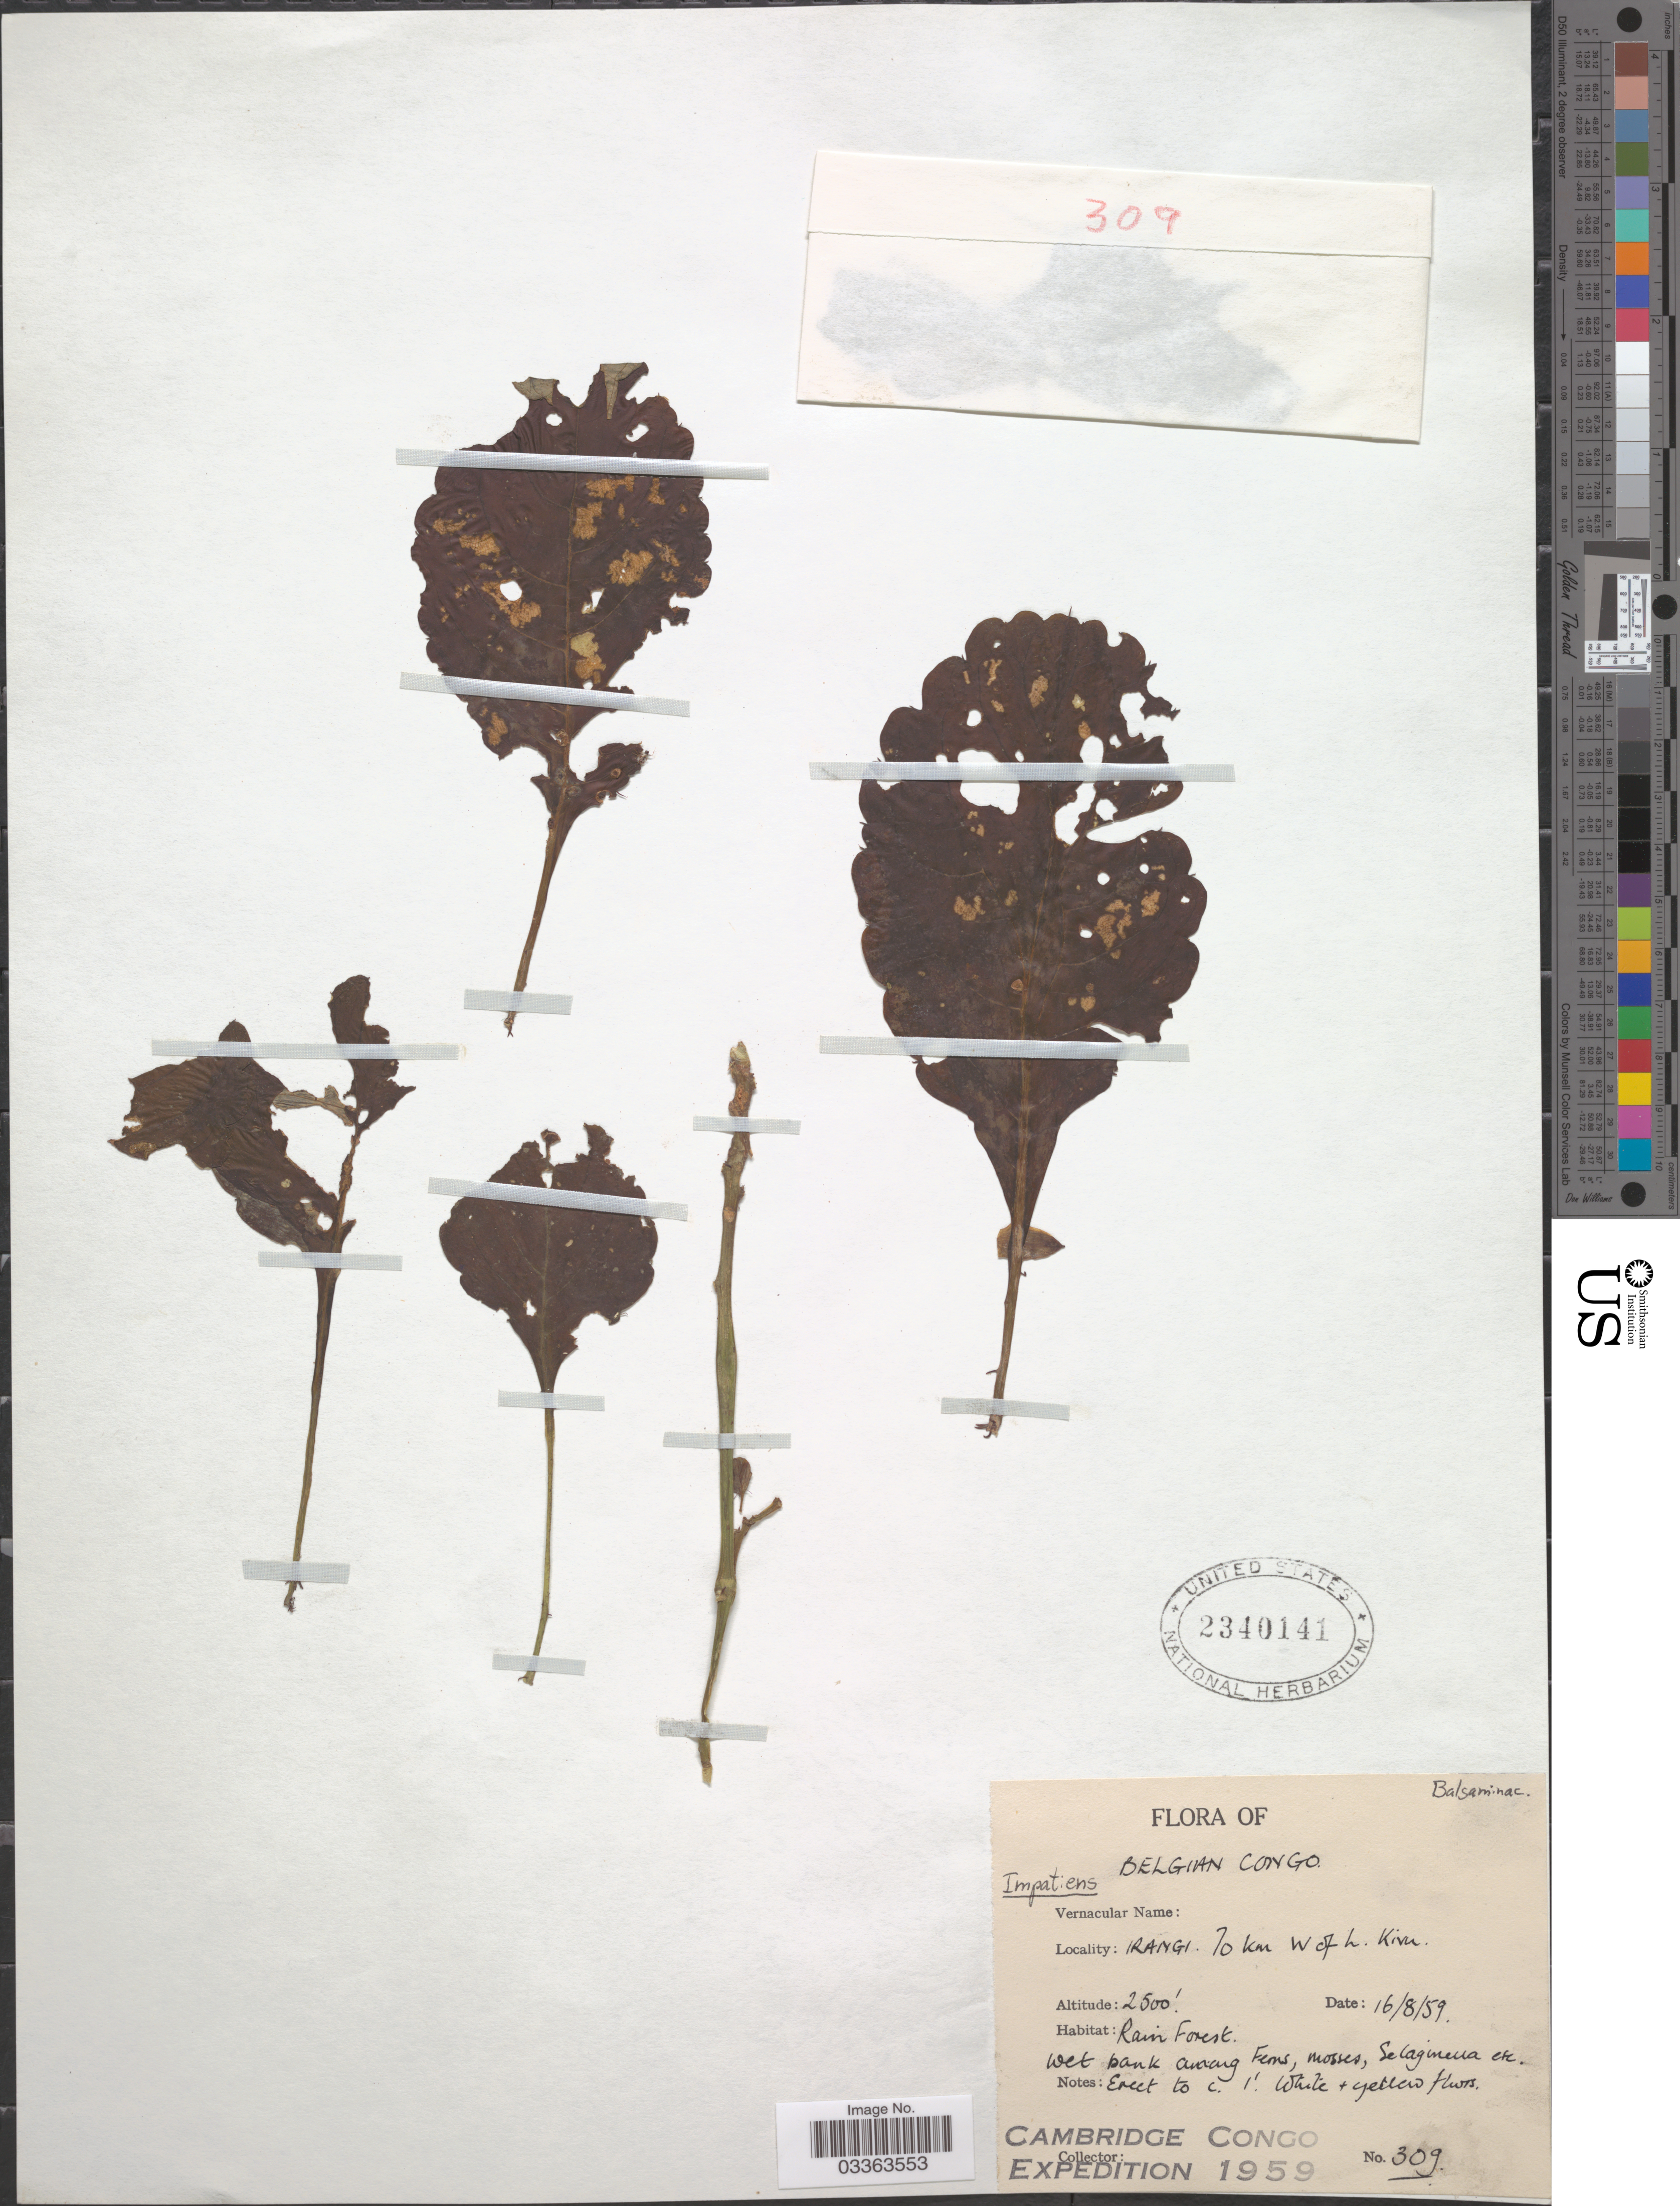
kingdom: Plantae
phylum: Tracheophyta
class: Magnoliopsida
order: Ericales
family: Balsaminaceae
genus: Impatiens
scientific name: Impatiens sp.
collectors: Cambridge Congo Expedition 1959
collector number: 309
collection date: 1959-08-16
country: Congo, Democratic Republic of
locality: Belgian Congo, Irangi, 70 km W of L. Kivu.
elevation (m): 762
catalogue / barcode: US 2340141